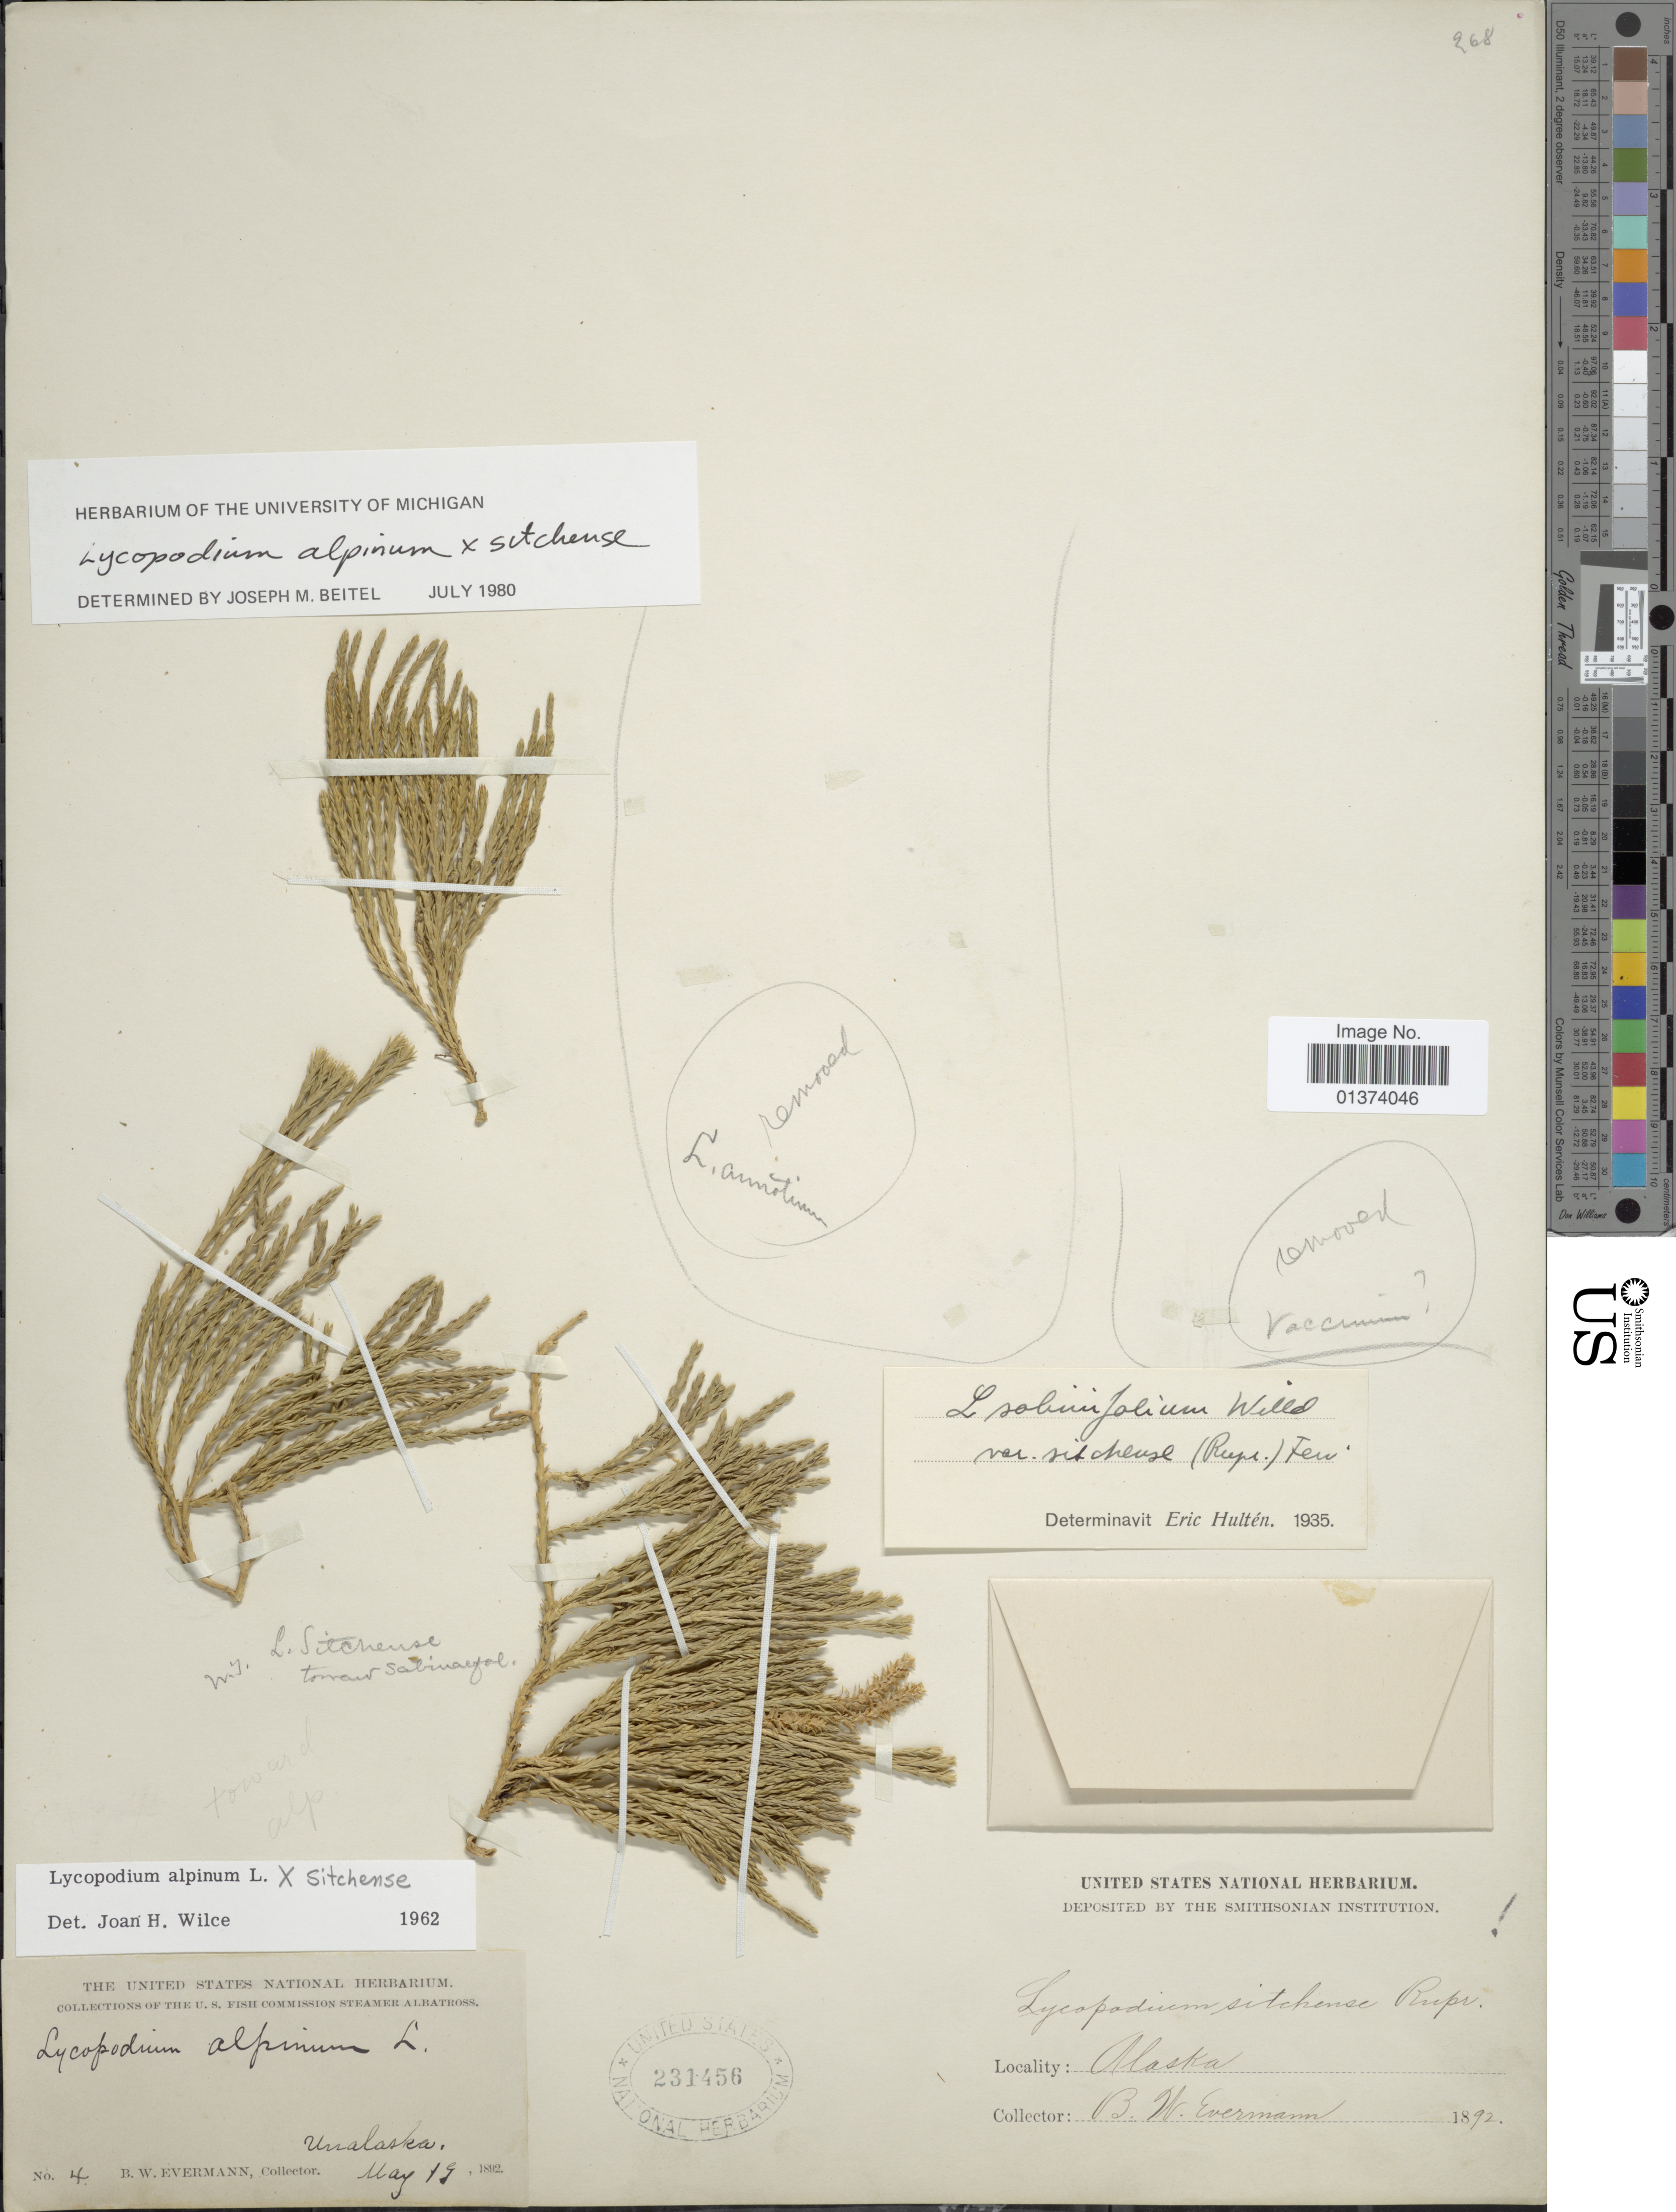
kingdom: Plantae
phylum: Tracheophyta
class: Lycopodiopsida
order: Lycopodiales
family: Lycopodiaceae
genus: Diphasiastrum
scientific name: Diphasiastrum alpinum x D. sitchense (Rupr.) Holub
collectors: B. W. Evermann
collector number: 4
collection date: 1892-05-19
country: United States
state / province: Alaska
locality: Unalaska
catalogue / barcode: US 231456